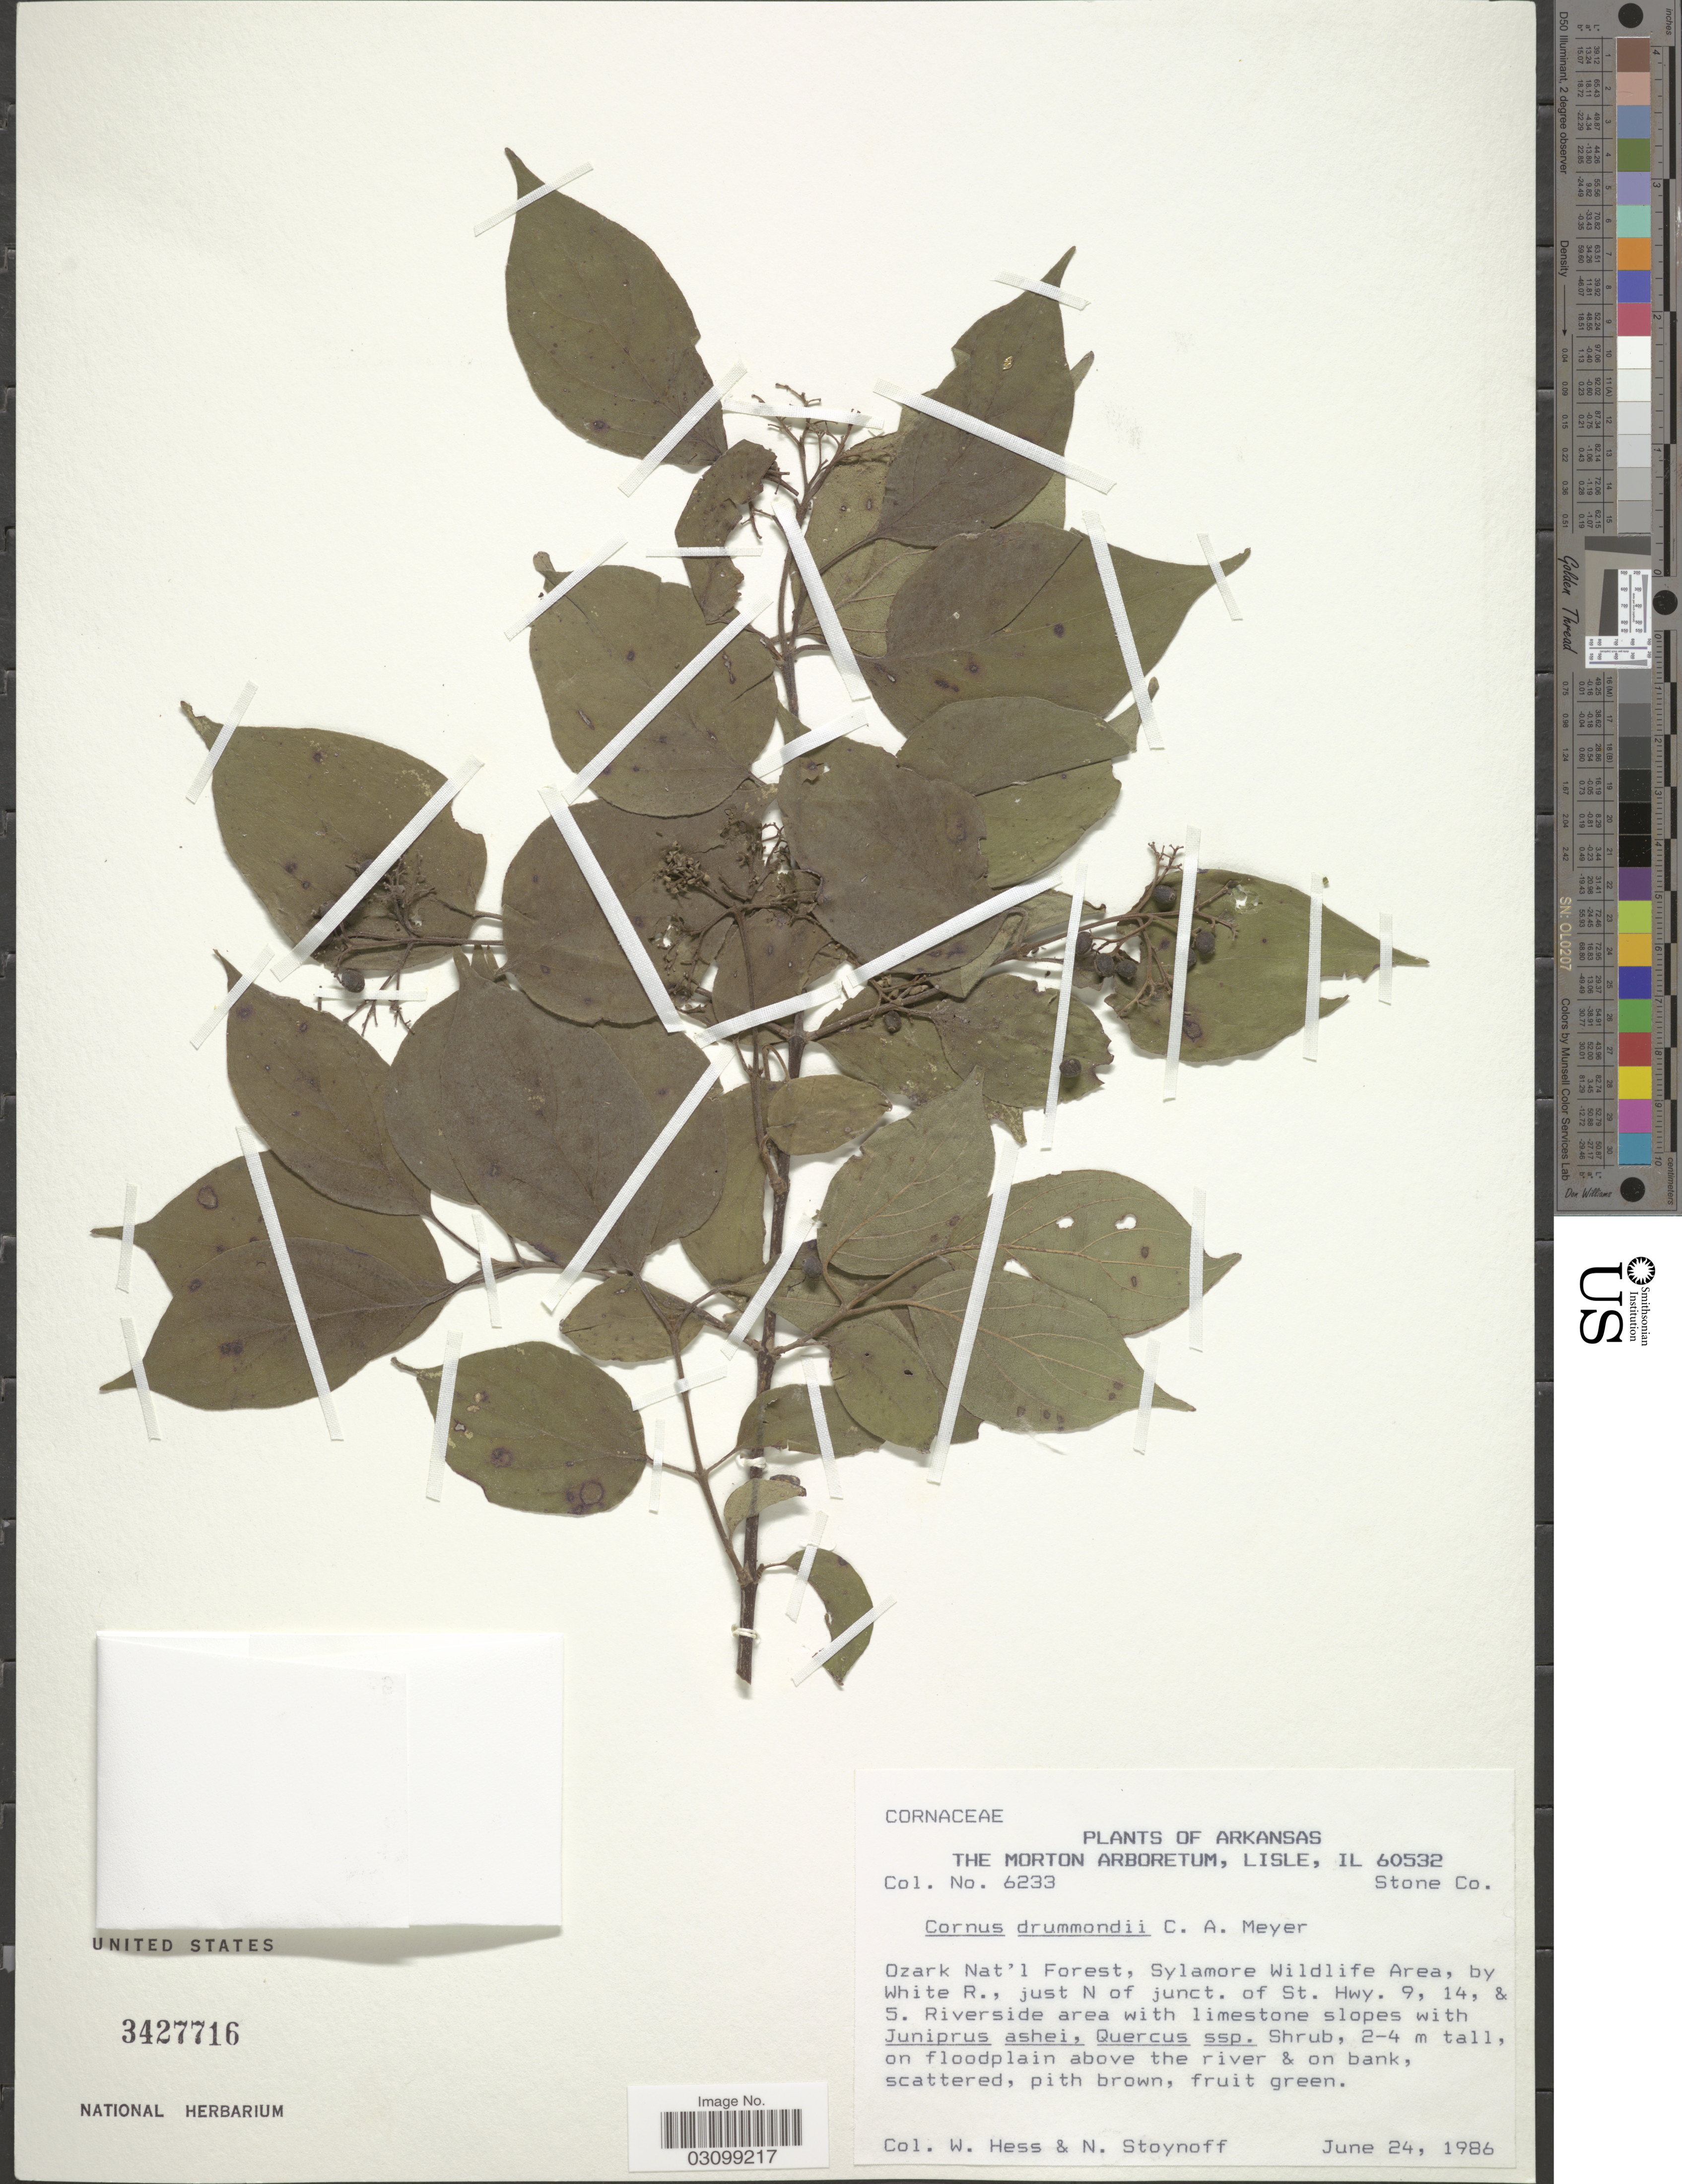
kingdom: Plantae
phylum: Tracheophyta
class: Magnoliopsida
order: Cornales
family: Cornaceae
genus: Cornus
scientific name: Cornus drummondii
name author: C.A. Mey.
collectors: W. Hess & N. Stoynoff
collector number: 6233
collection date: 1986-06-24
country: United States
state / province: Arkansas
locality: The Morton Arboretum, Lisle, IL 605332. Stone Co. Ozark Nat'l Forest, Sylamore Wildlife Area, by White R., just N of junct. of St. Hwy. 9, 14, & 5.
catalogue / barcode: US 3427716